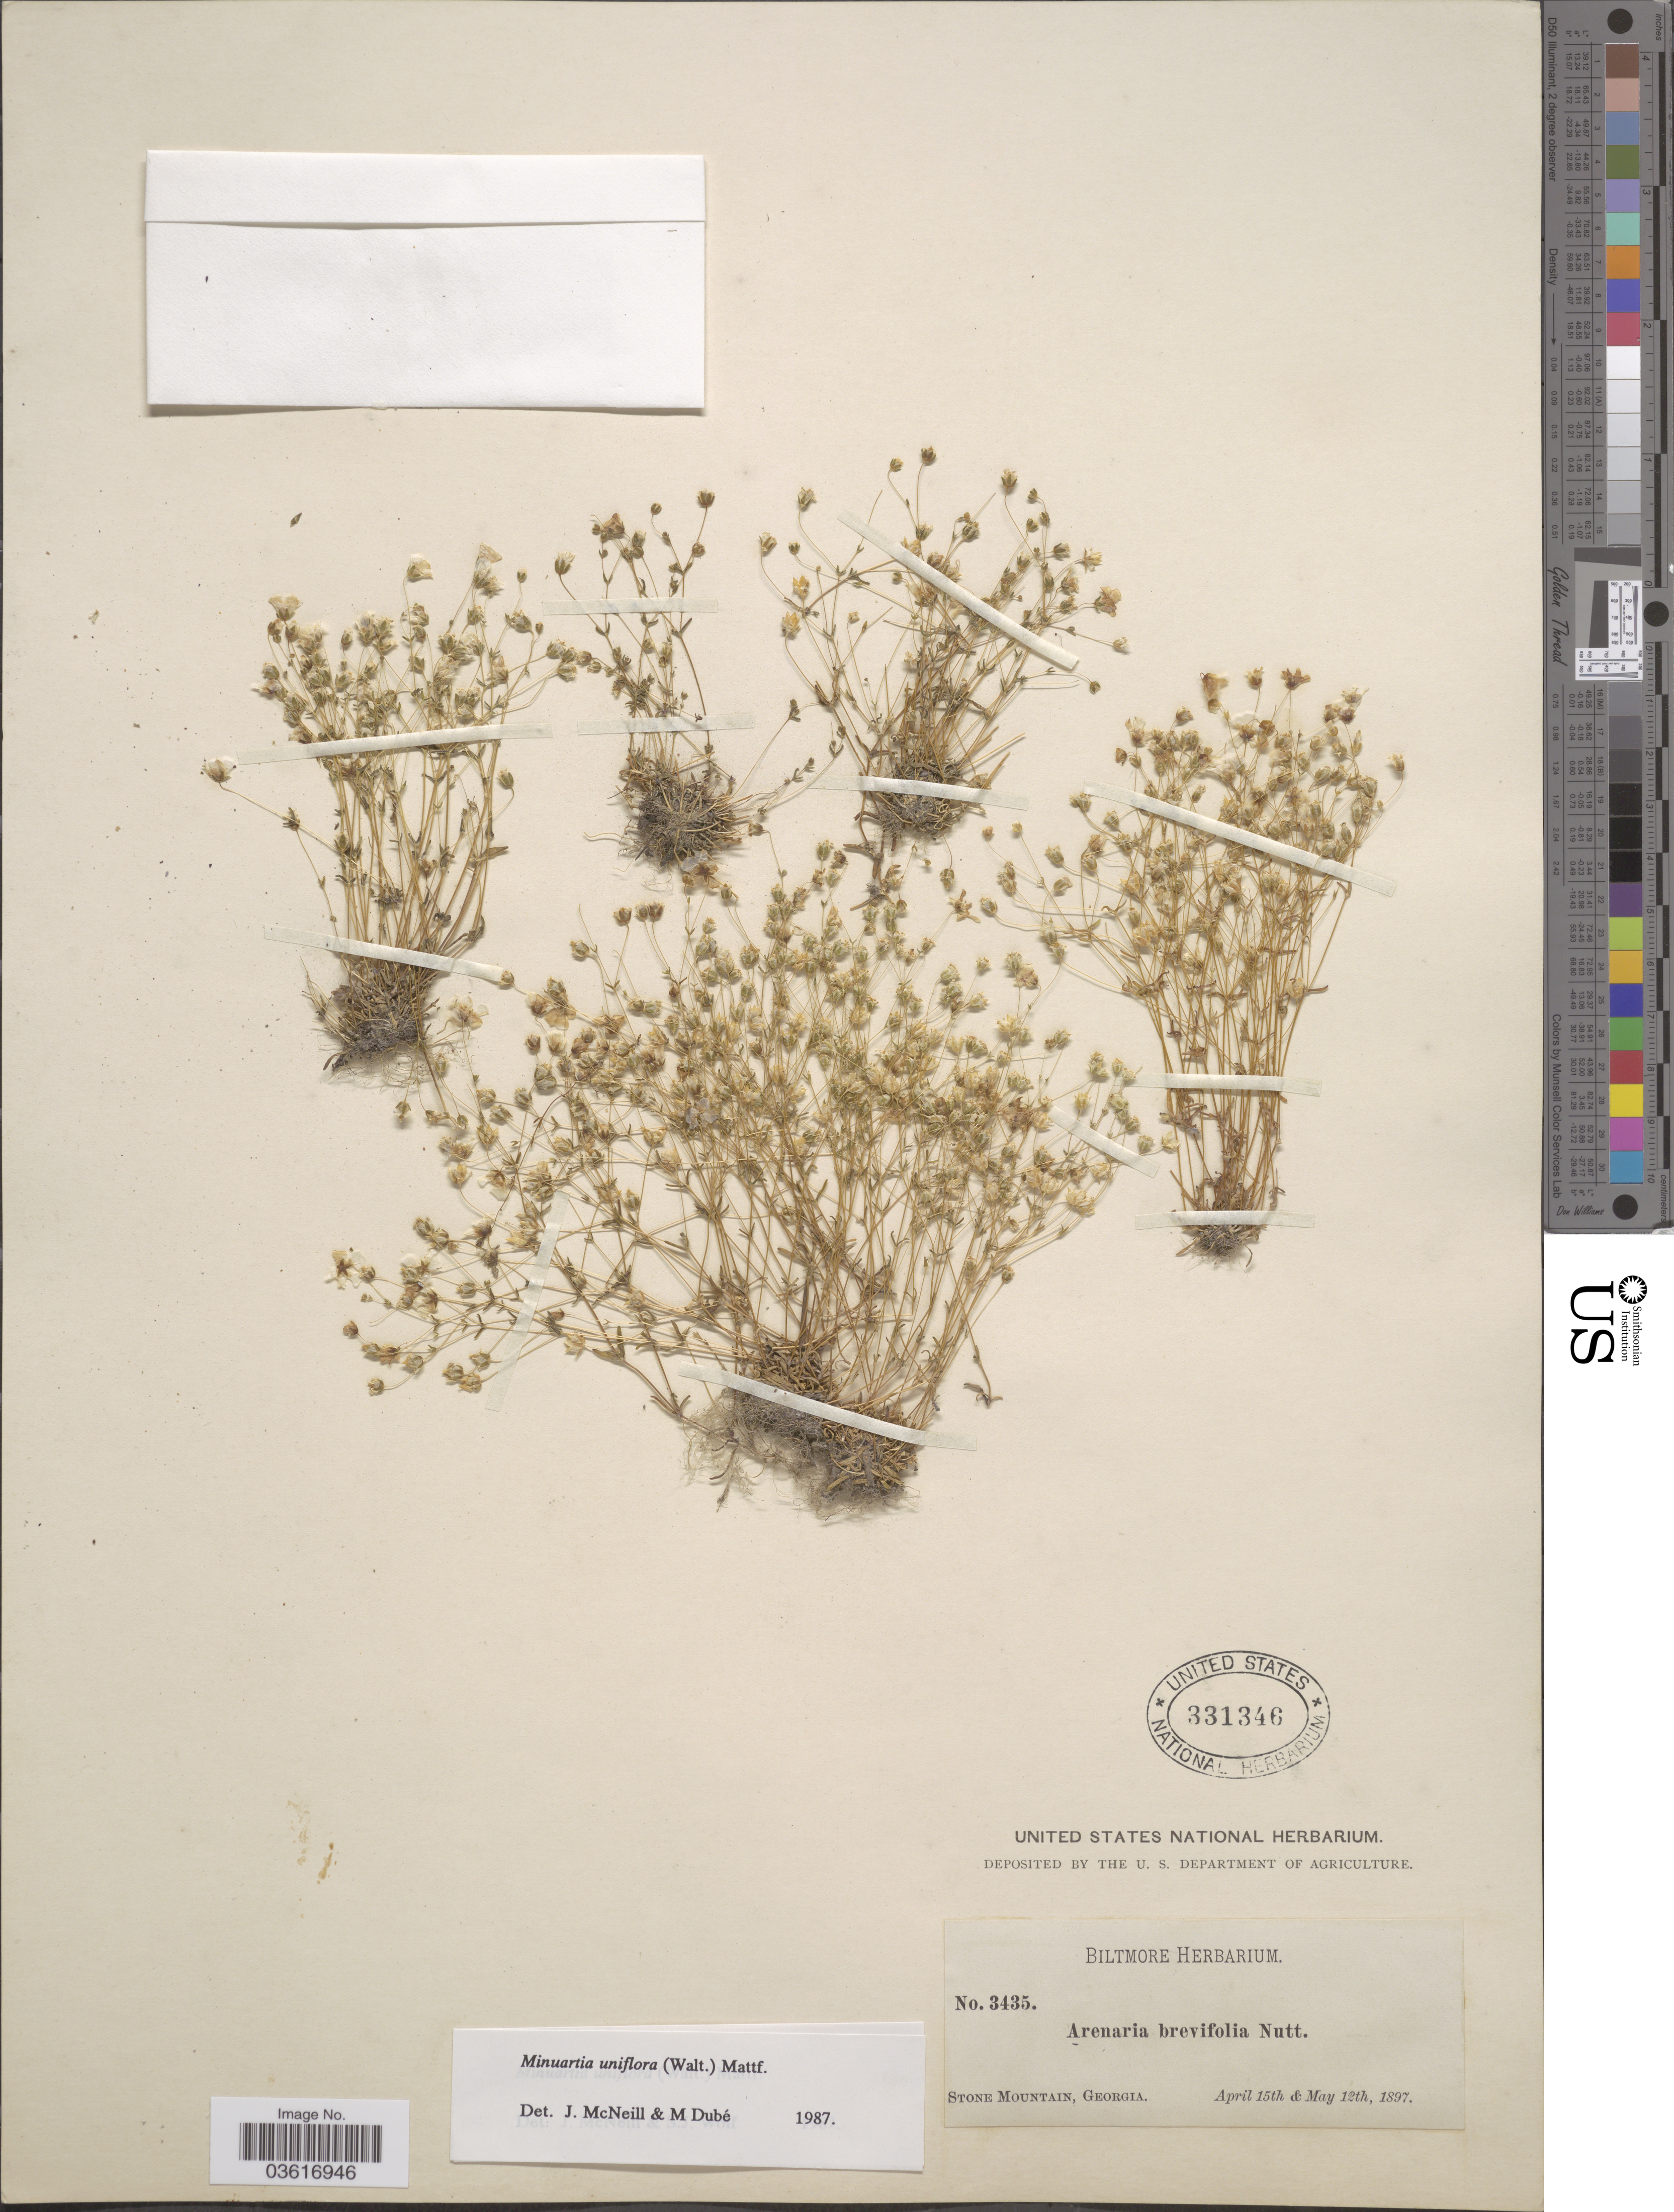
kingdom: Plantae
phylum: Tracheophyta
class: Magnoliopsida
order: Caryophyllales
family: Caryophyllaceae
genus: Minuartia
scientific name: Minuartia uniflora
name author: (Walter) Mattf.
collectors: ex herb. Biltmore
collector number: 3435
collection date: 1897-04-15/1897-05-12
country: United States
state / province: Georgia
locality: Stone Mountain.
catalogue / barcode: US 331346